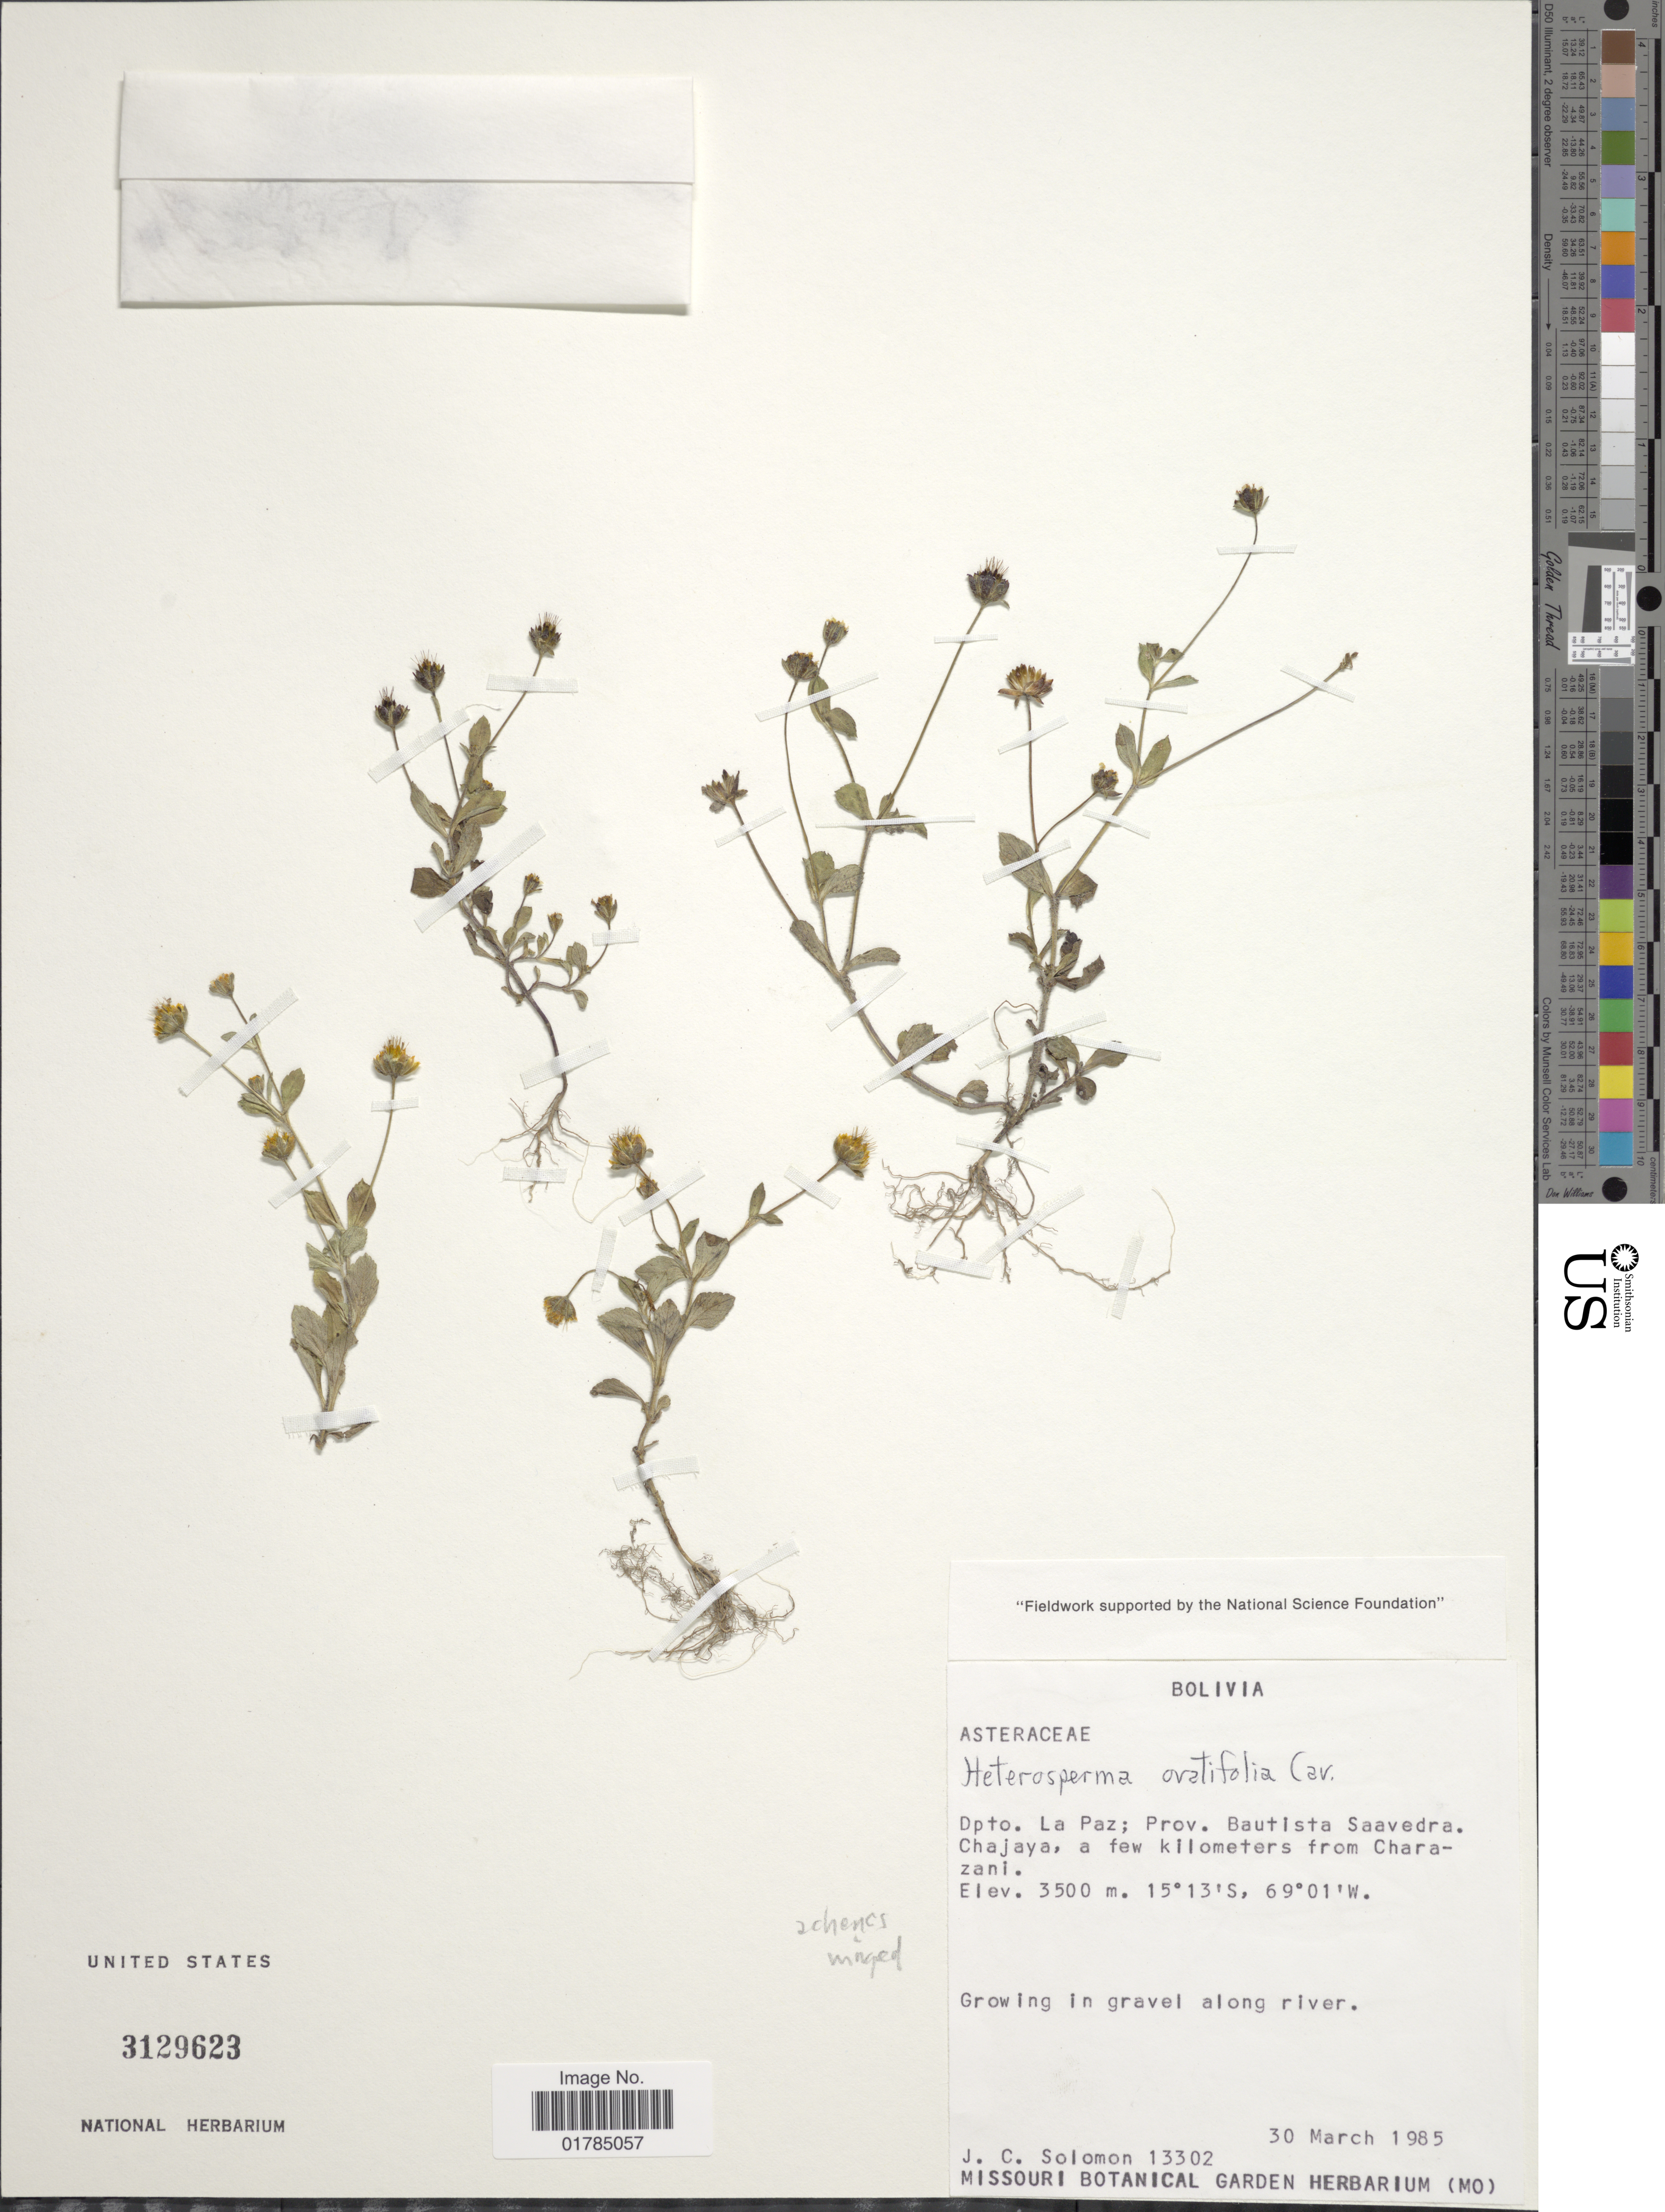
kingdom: Plantae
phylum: Tracheophyta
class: Magnoliopsida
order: Asterales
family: Asteraceae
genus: Heterosperma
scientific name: Heterosperma ovatifolium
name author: Cav.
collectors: J. Soloman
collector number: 13302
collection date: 1985-03-30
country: Bolivia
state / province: La Paz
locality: Prov. Bautista Saavedra, Chajaya, a few kilometers from Charazani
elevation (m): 3500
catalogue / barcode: US 3129623